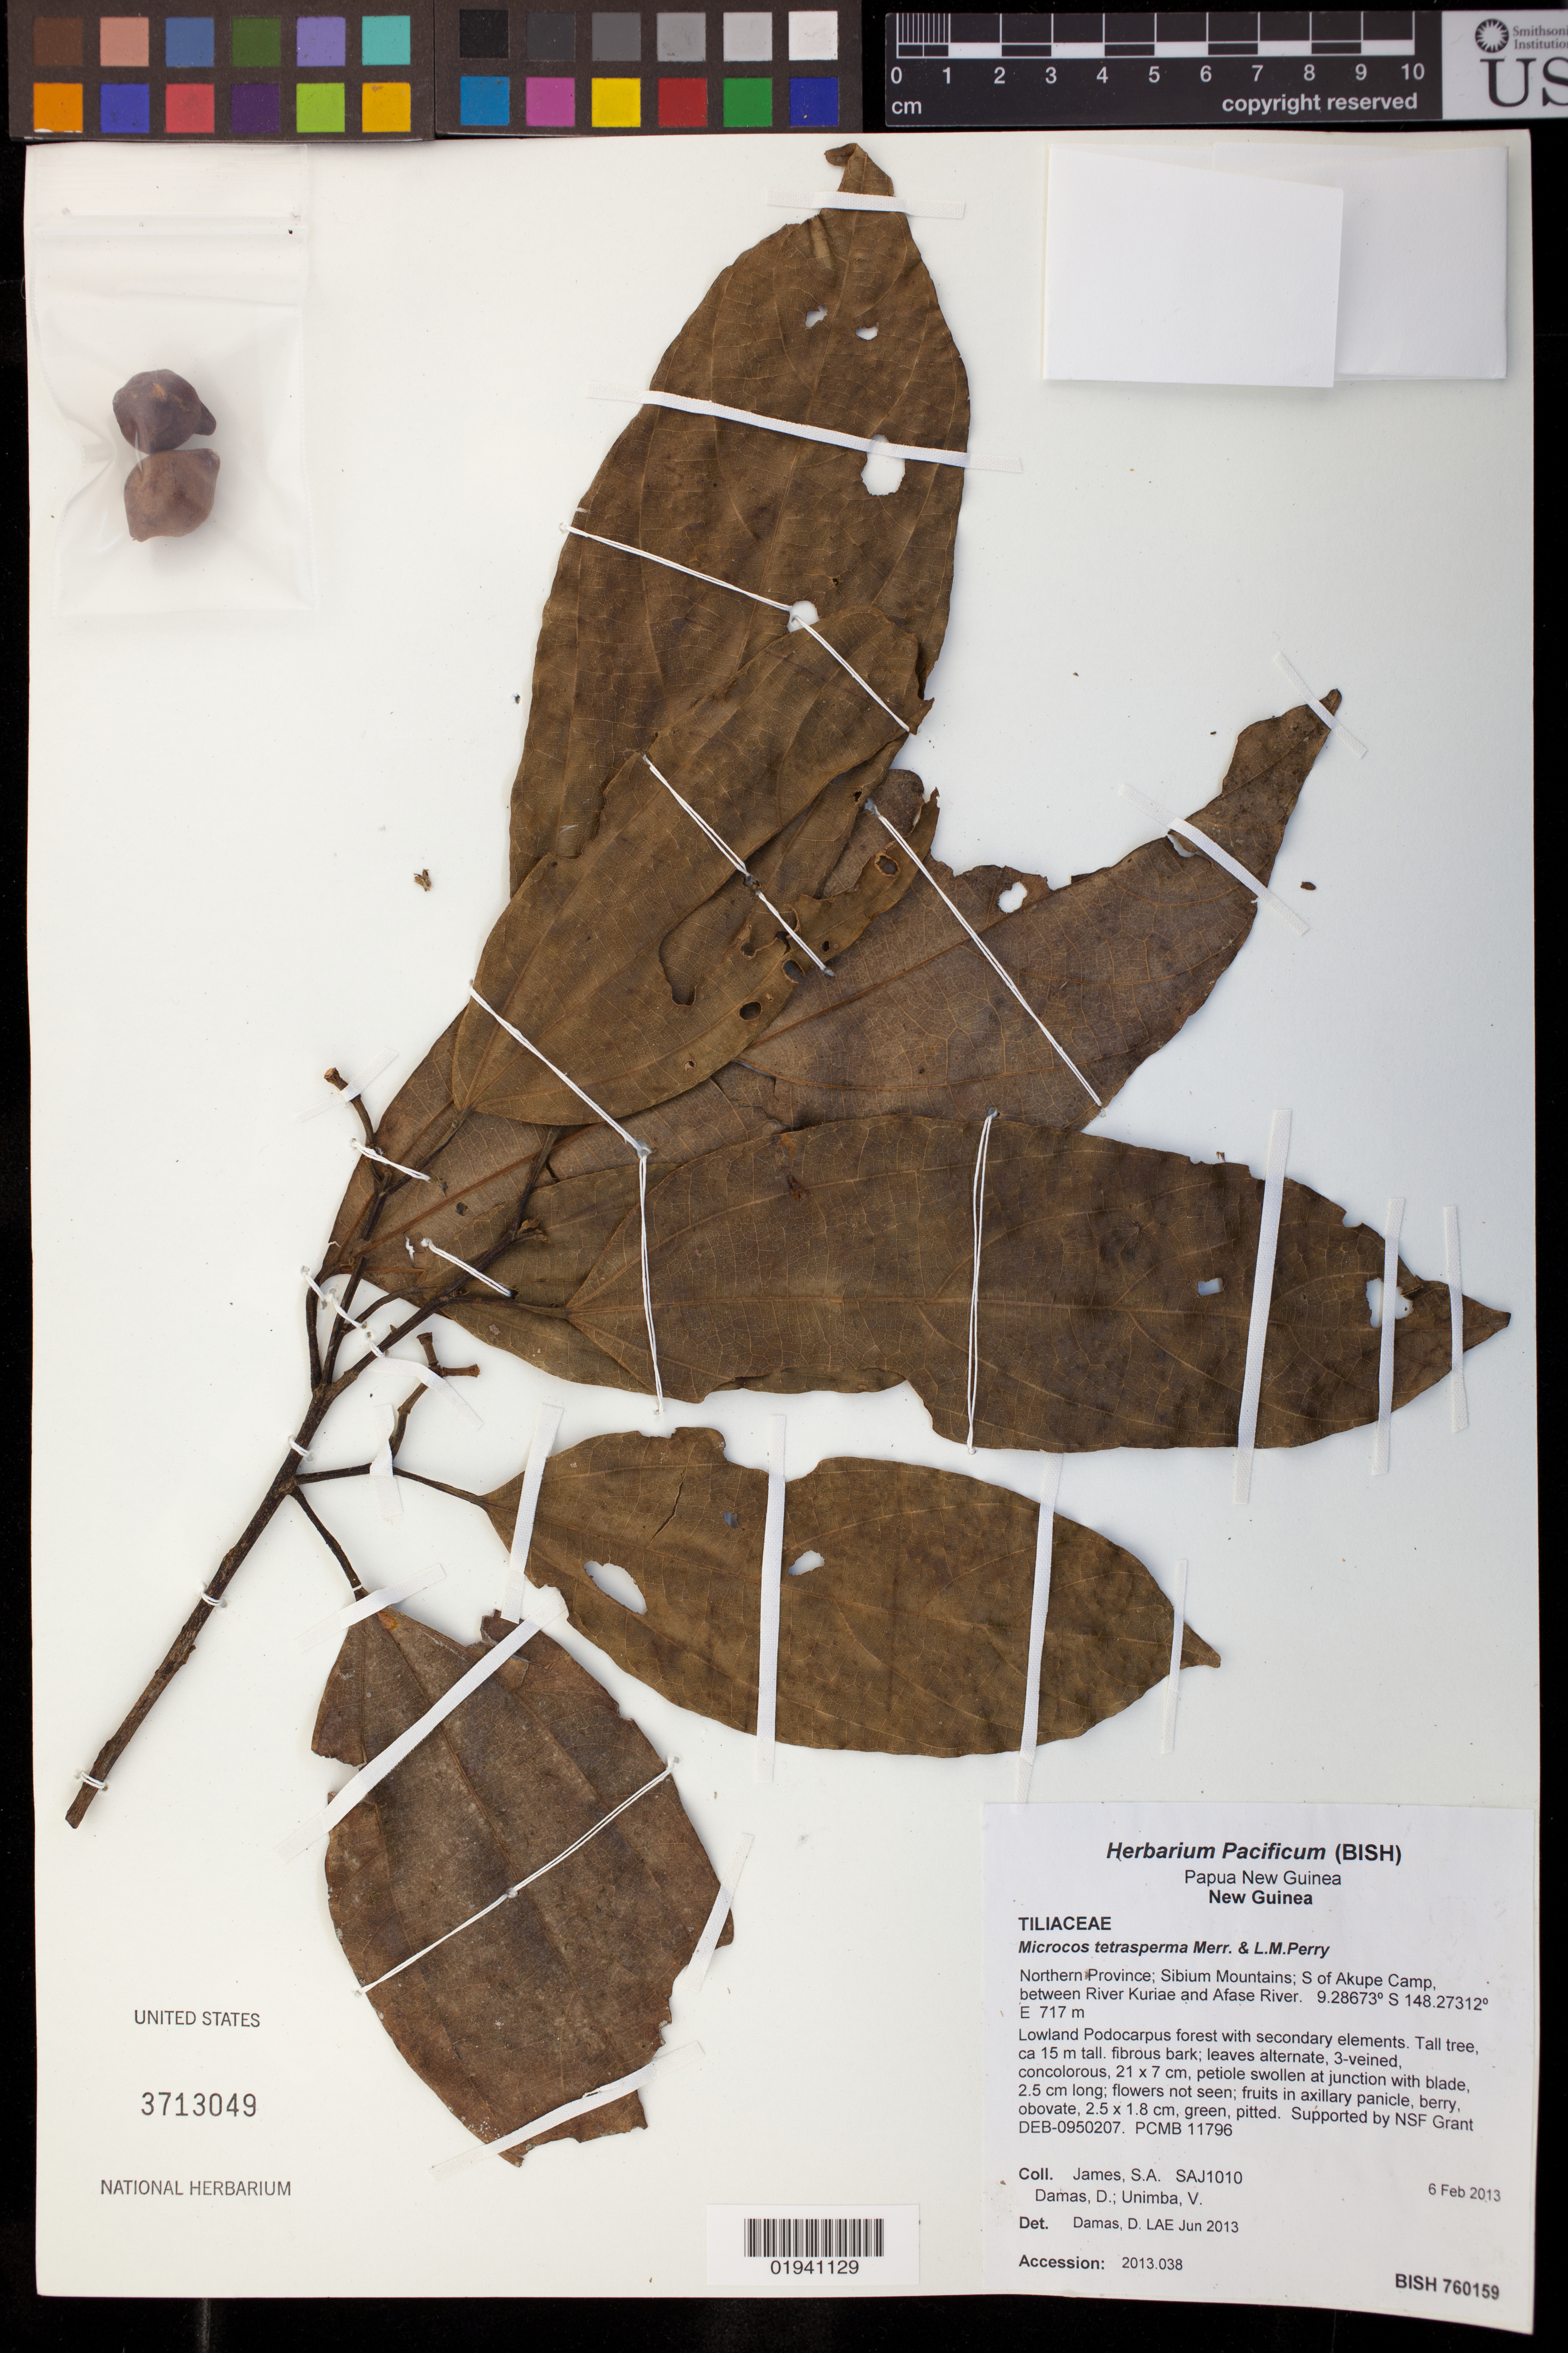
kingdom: Plantae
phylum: Tracheophyta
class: Magnoliopsida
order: Malvales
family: Malvaceae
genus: Microcos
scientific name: Microcos tetrasperma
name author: Merr. & L.M. Perry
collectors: S. James, D. Damas & V. Unimba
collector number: SAJ1010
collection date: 2013-02-06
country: Papua New Guinea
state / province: Northern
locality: S of Akupe Camp, between Kuriae River and Afase river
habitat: Lowland Podocarpus forest with secondary elements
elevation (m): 717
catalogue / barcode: US 3713049